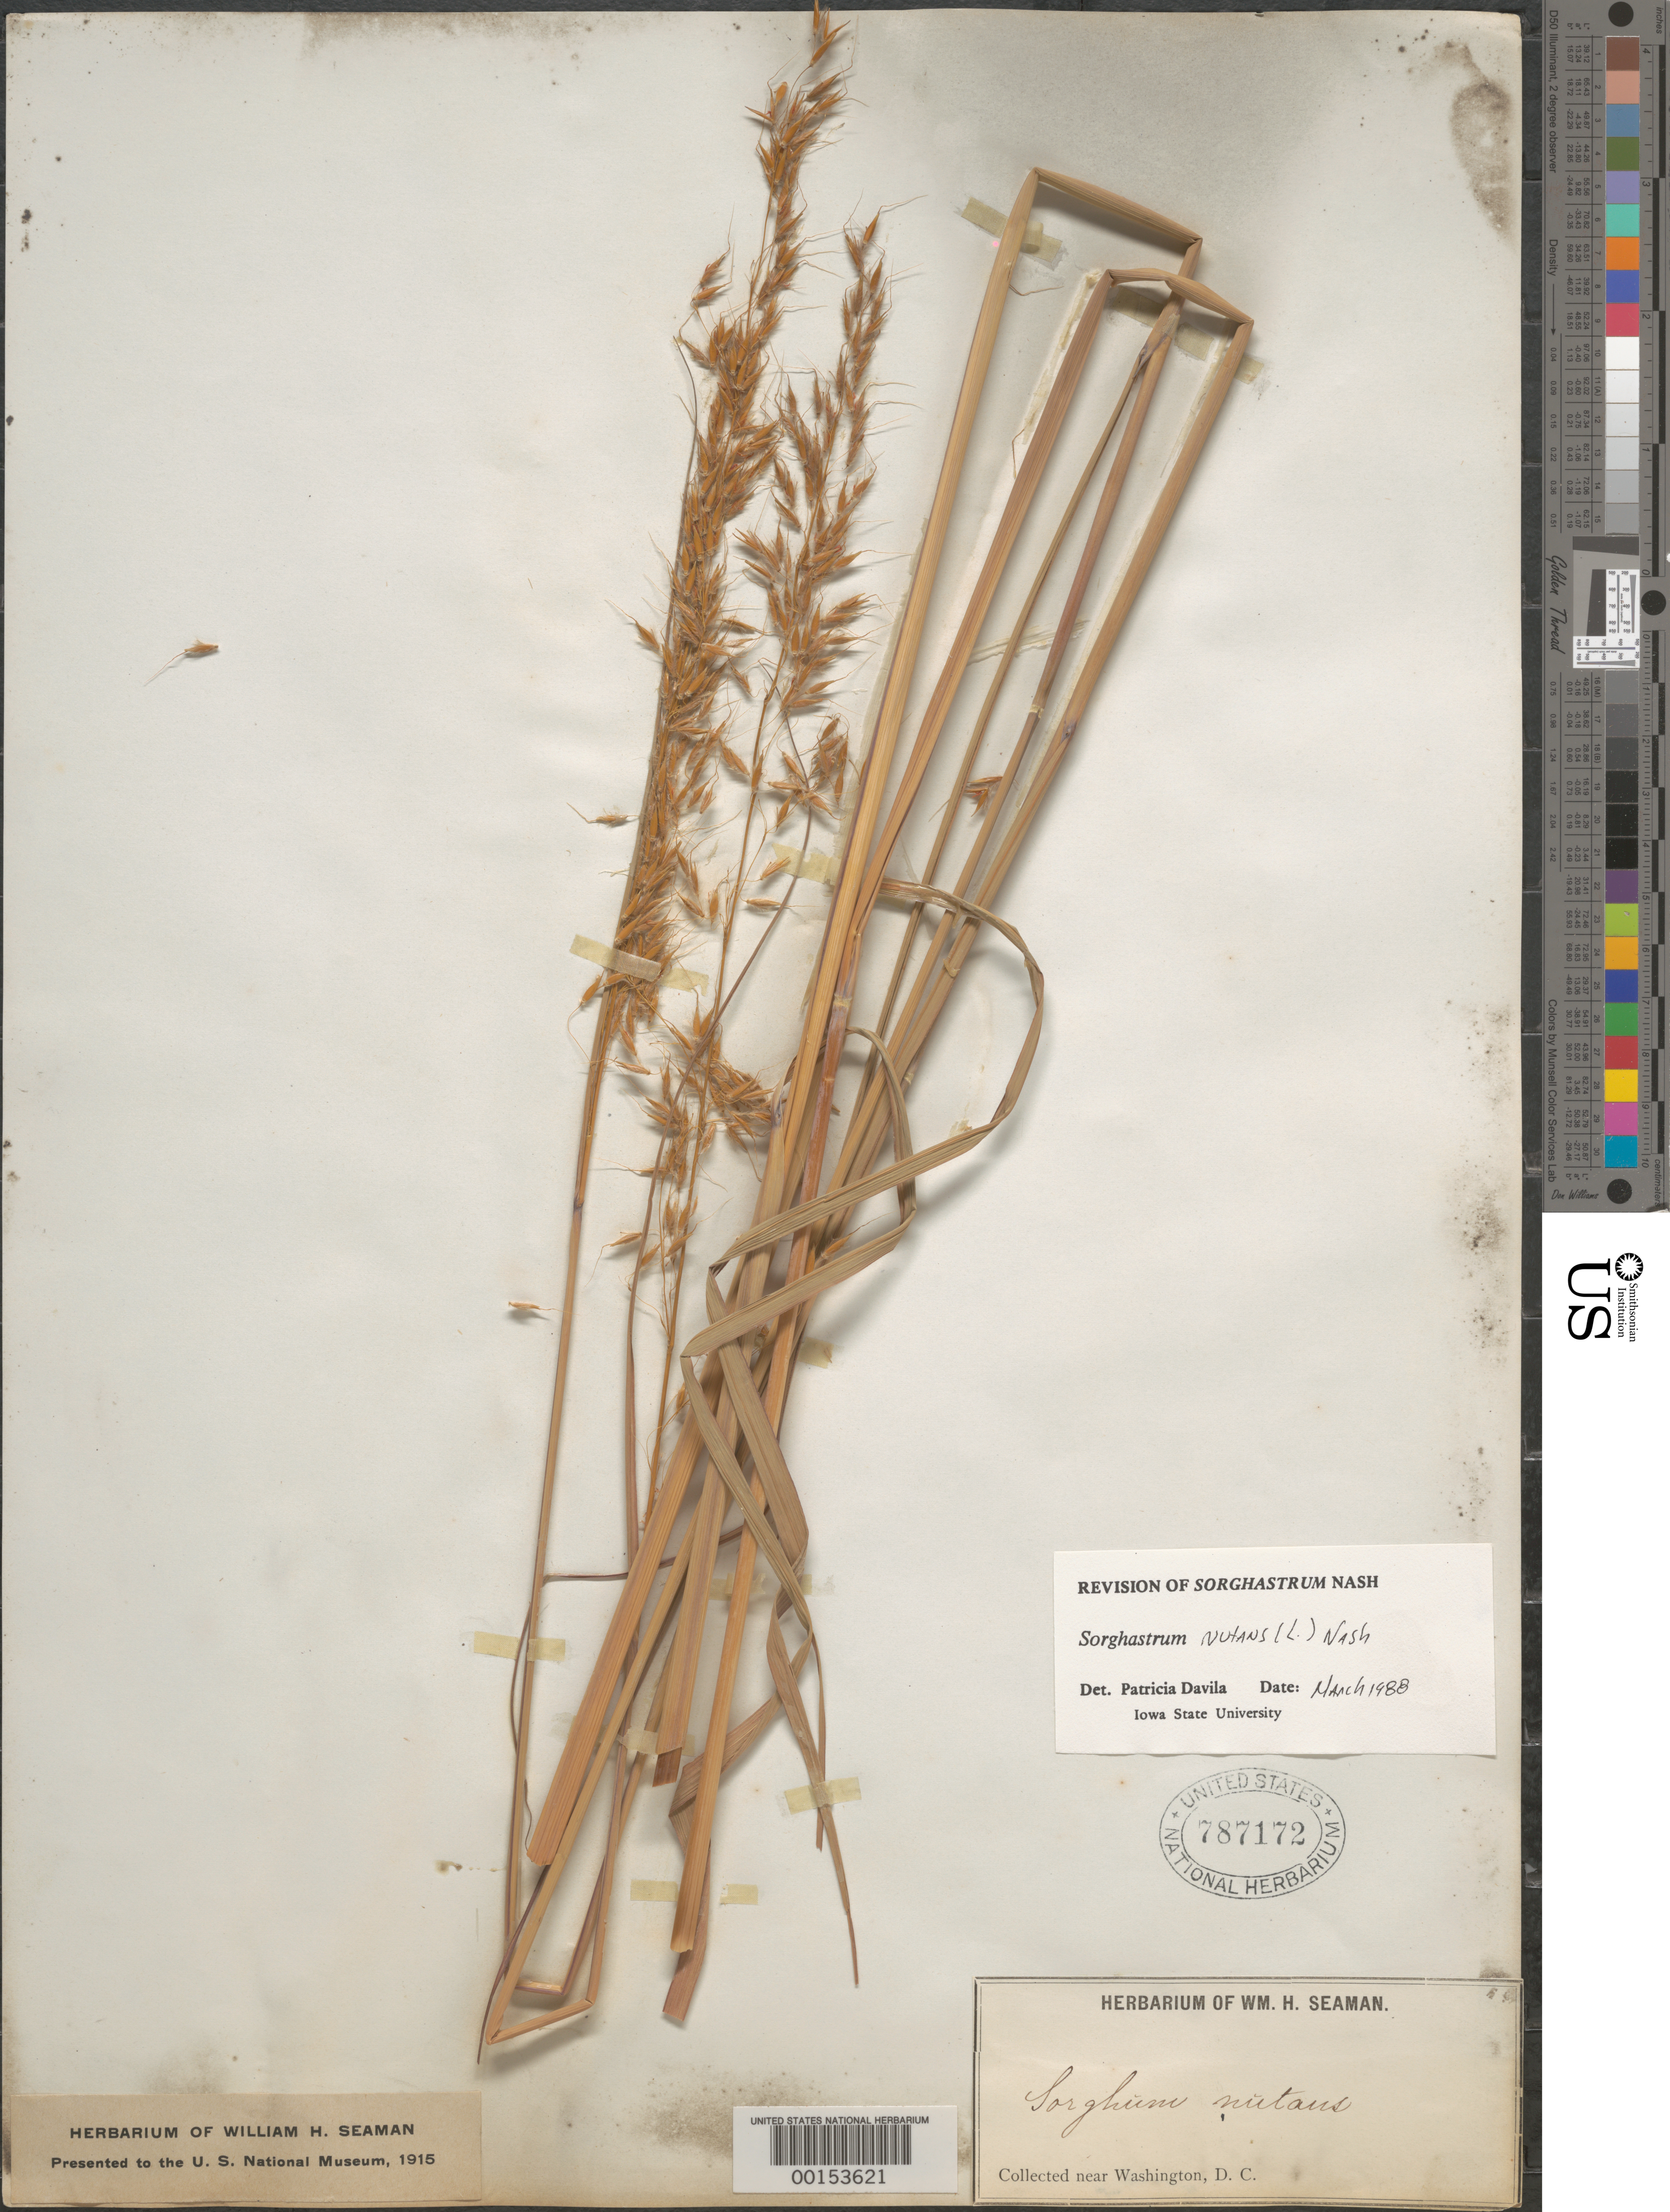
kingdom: Plantae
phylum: Tracheophyta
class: Liliopsida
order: Poales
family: Poaceae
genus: Sorghastrum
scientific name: Sorghastrum nutans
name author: (L.) Nash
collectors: W. Seaman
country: United States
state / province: District of Columbia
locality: Near Washington, DC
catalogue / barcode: US 787172